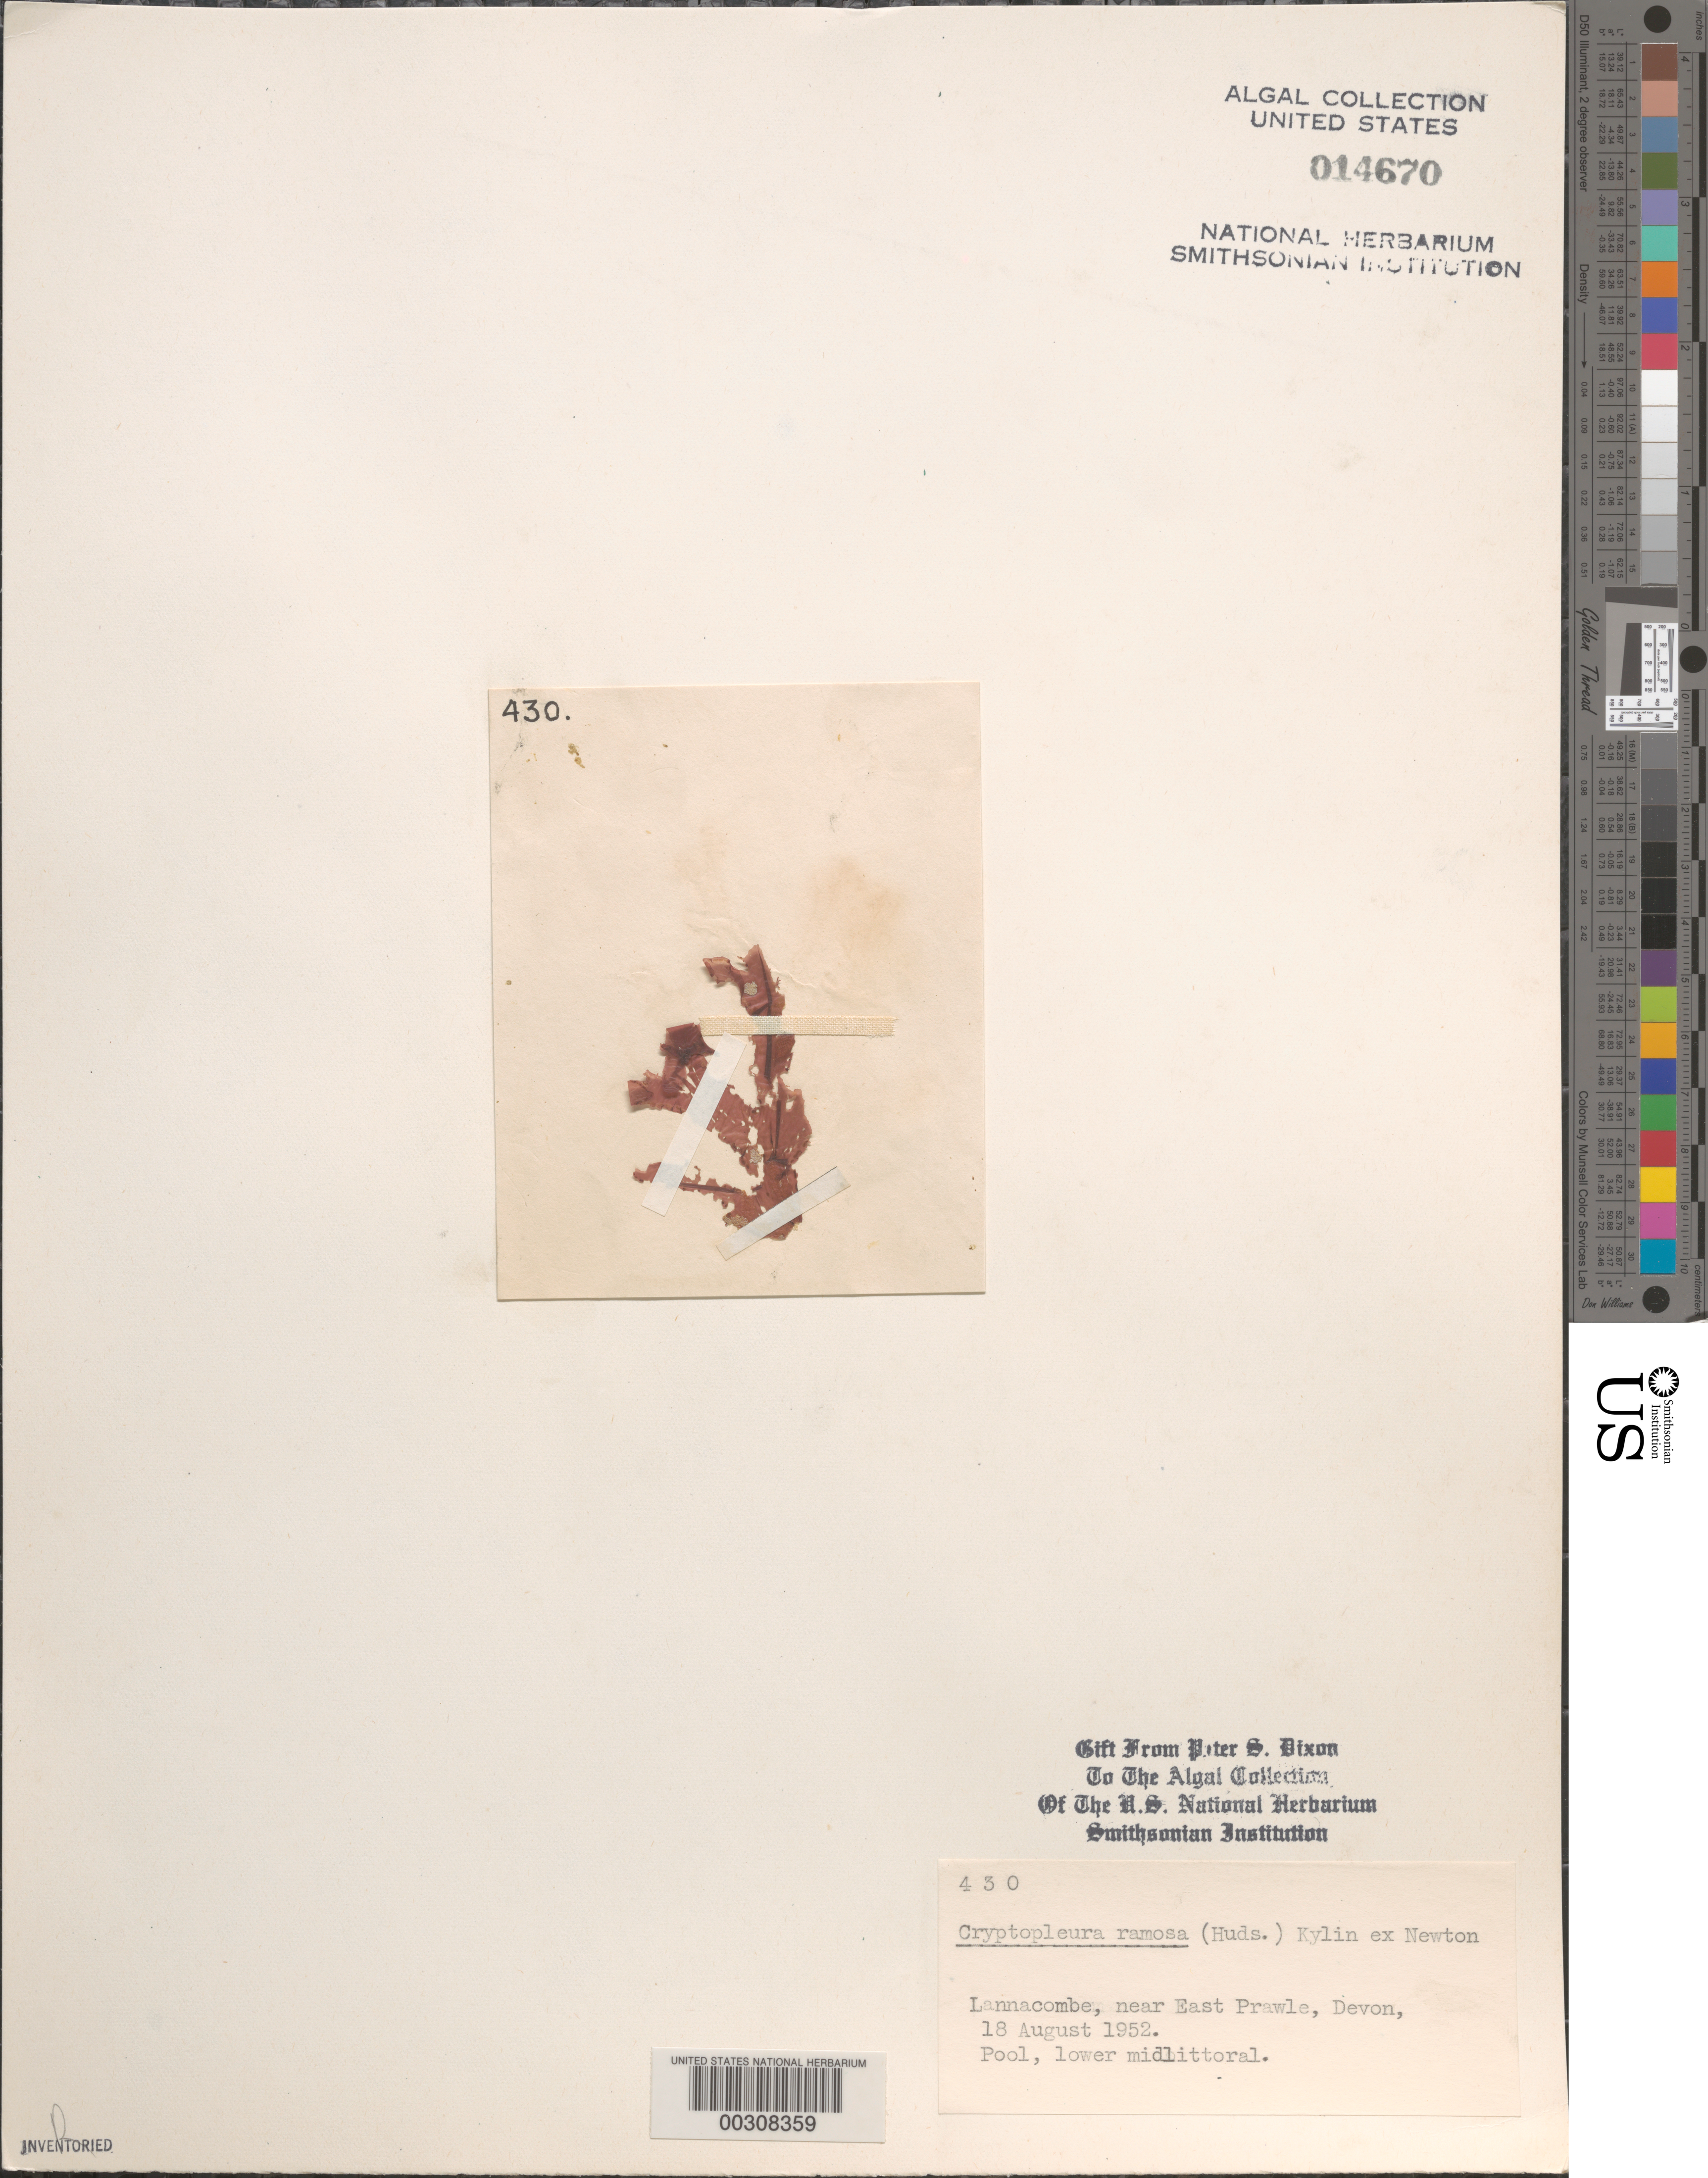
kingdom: Plantae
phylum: Rhodophyta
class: Florideophyceae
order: Ceramiales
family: Delesseriaceae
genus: Cryptopleura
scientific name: Cryptopleura ramosa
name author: (Huds.) L.M. Newton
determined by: Dixon, P. S.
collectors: P. S. Dixon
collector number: PSD 430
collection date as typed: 18 Aug 1952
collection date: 1952-08-18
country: United Kingdom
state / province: England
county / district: Devon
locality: Lannacombe, near East Prawle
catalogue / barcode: US 14670